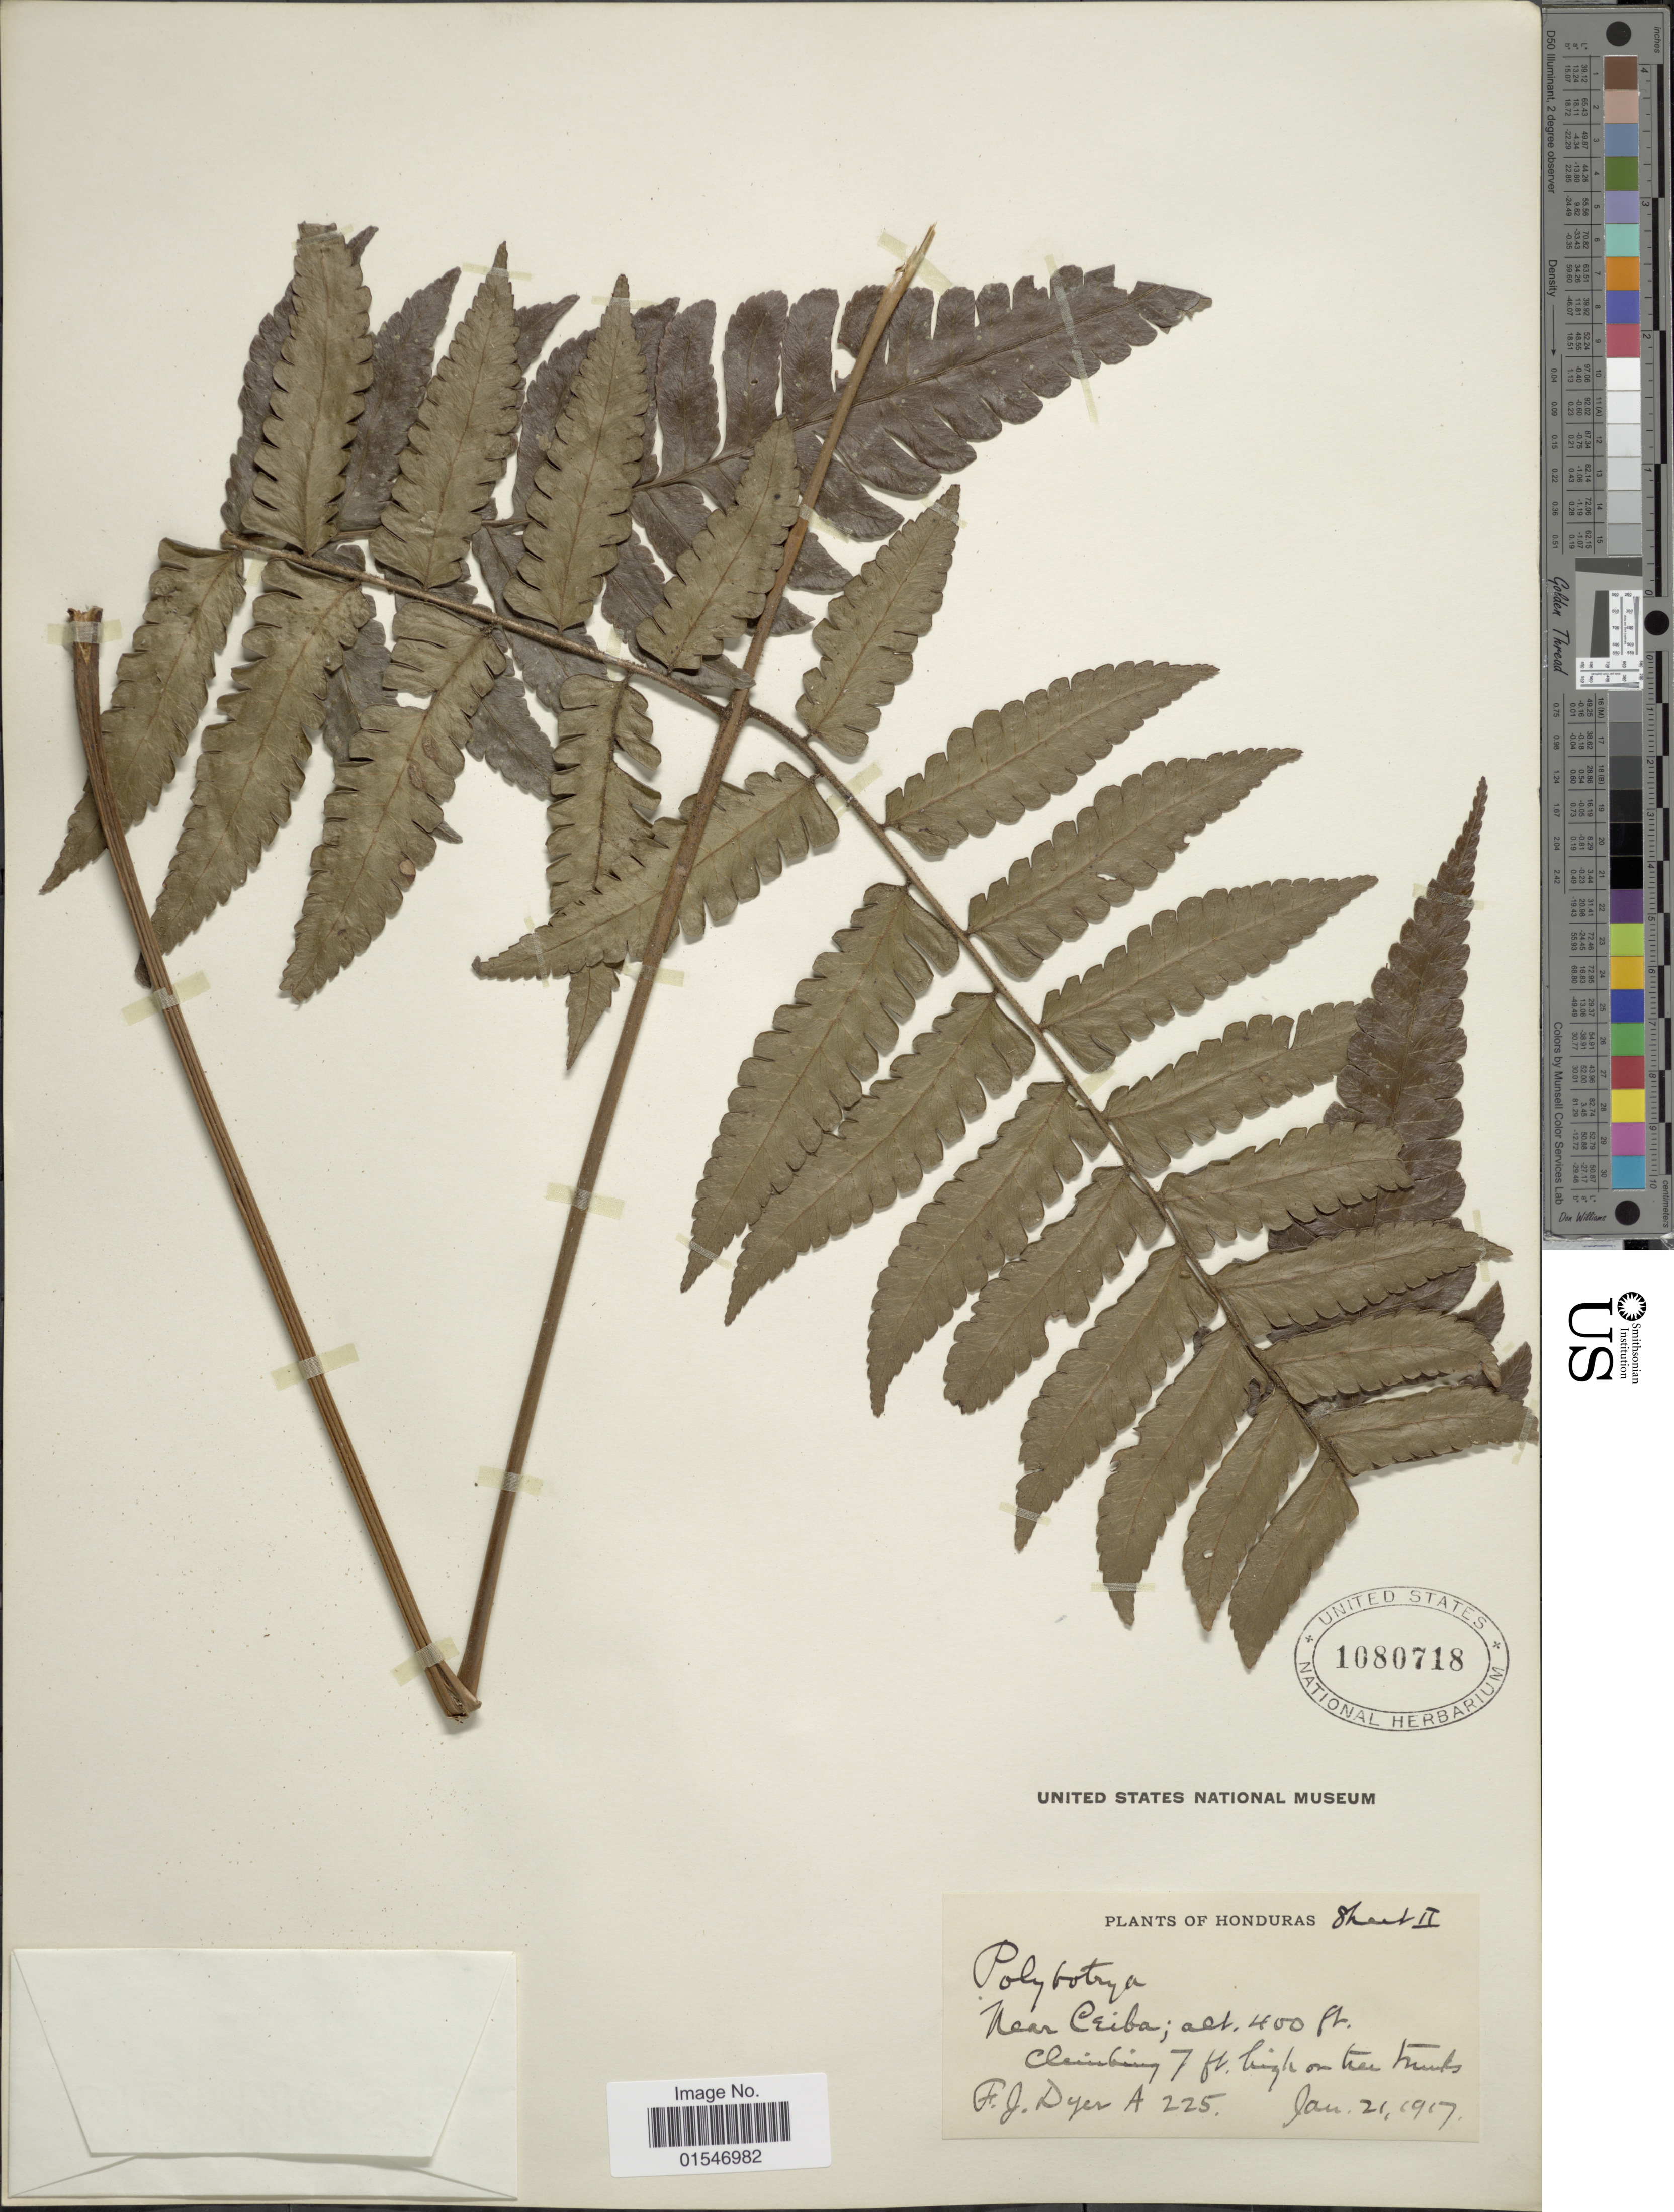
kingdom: Plantae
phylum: Tracheophyta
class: Polypodiopsida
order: Polypodiales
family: Dryopteridaceae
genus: Polybotrya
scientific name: Polybotrya caudata f. villosa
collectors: F. J. Dyer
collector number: A225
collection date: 1917-01-21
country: Honduras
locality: Honduras. Near Ceiba.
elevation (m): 122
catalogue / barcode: US 1080718